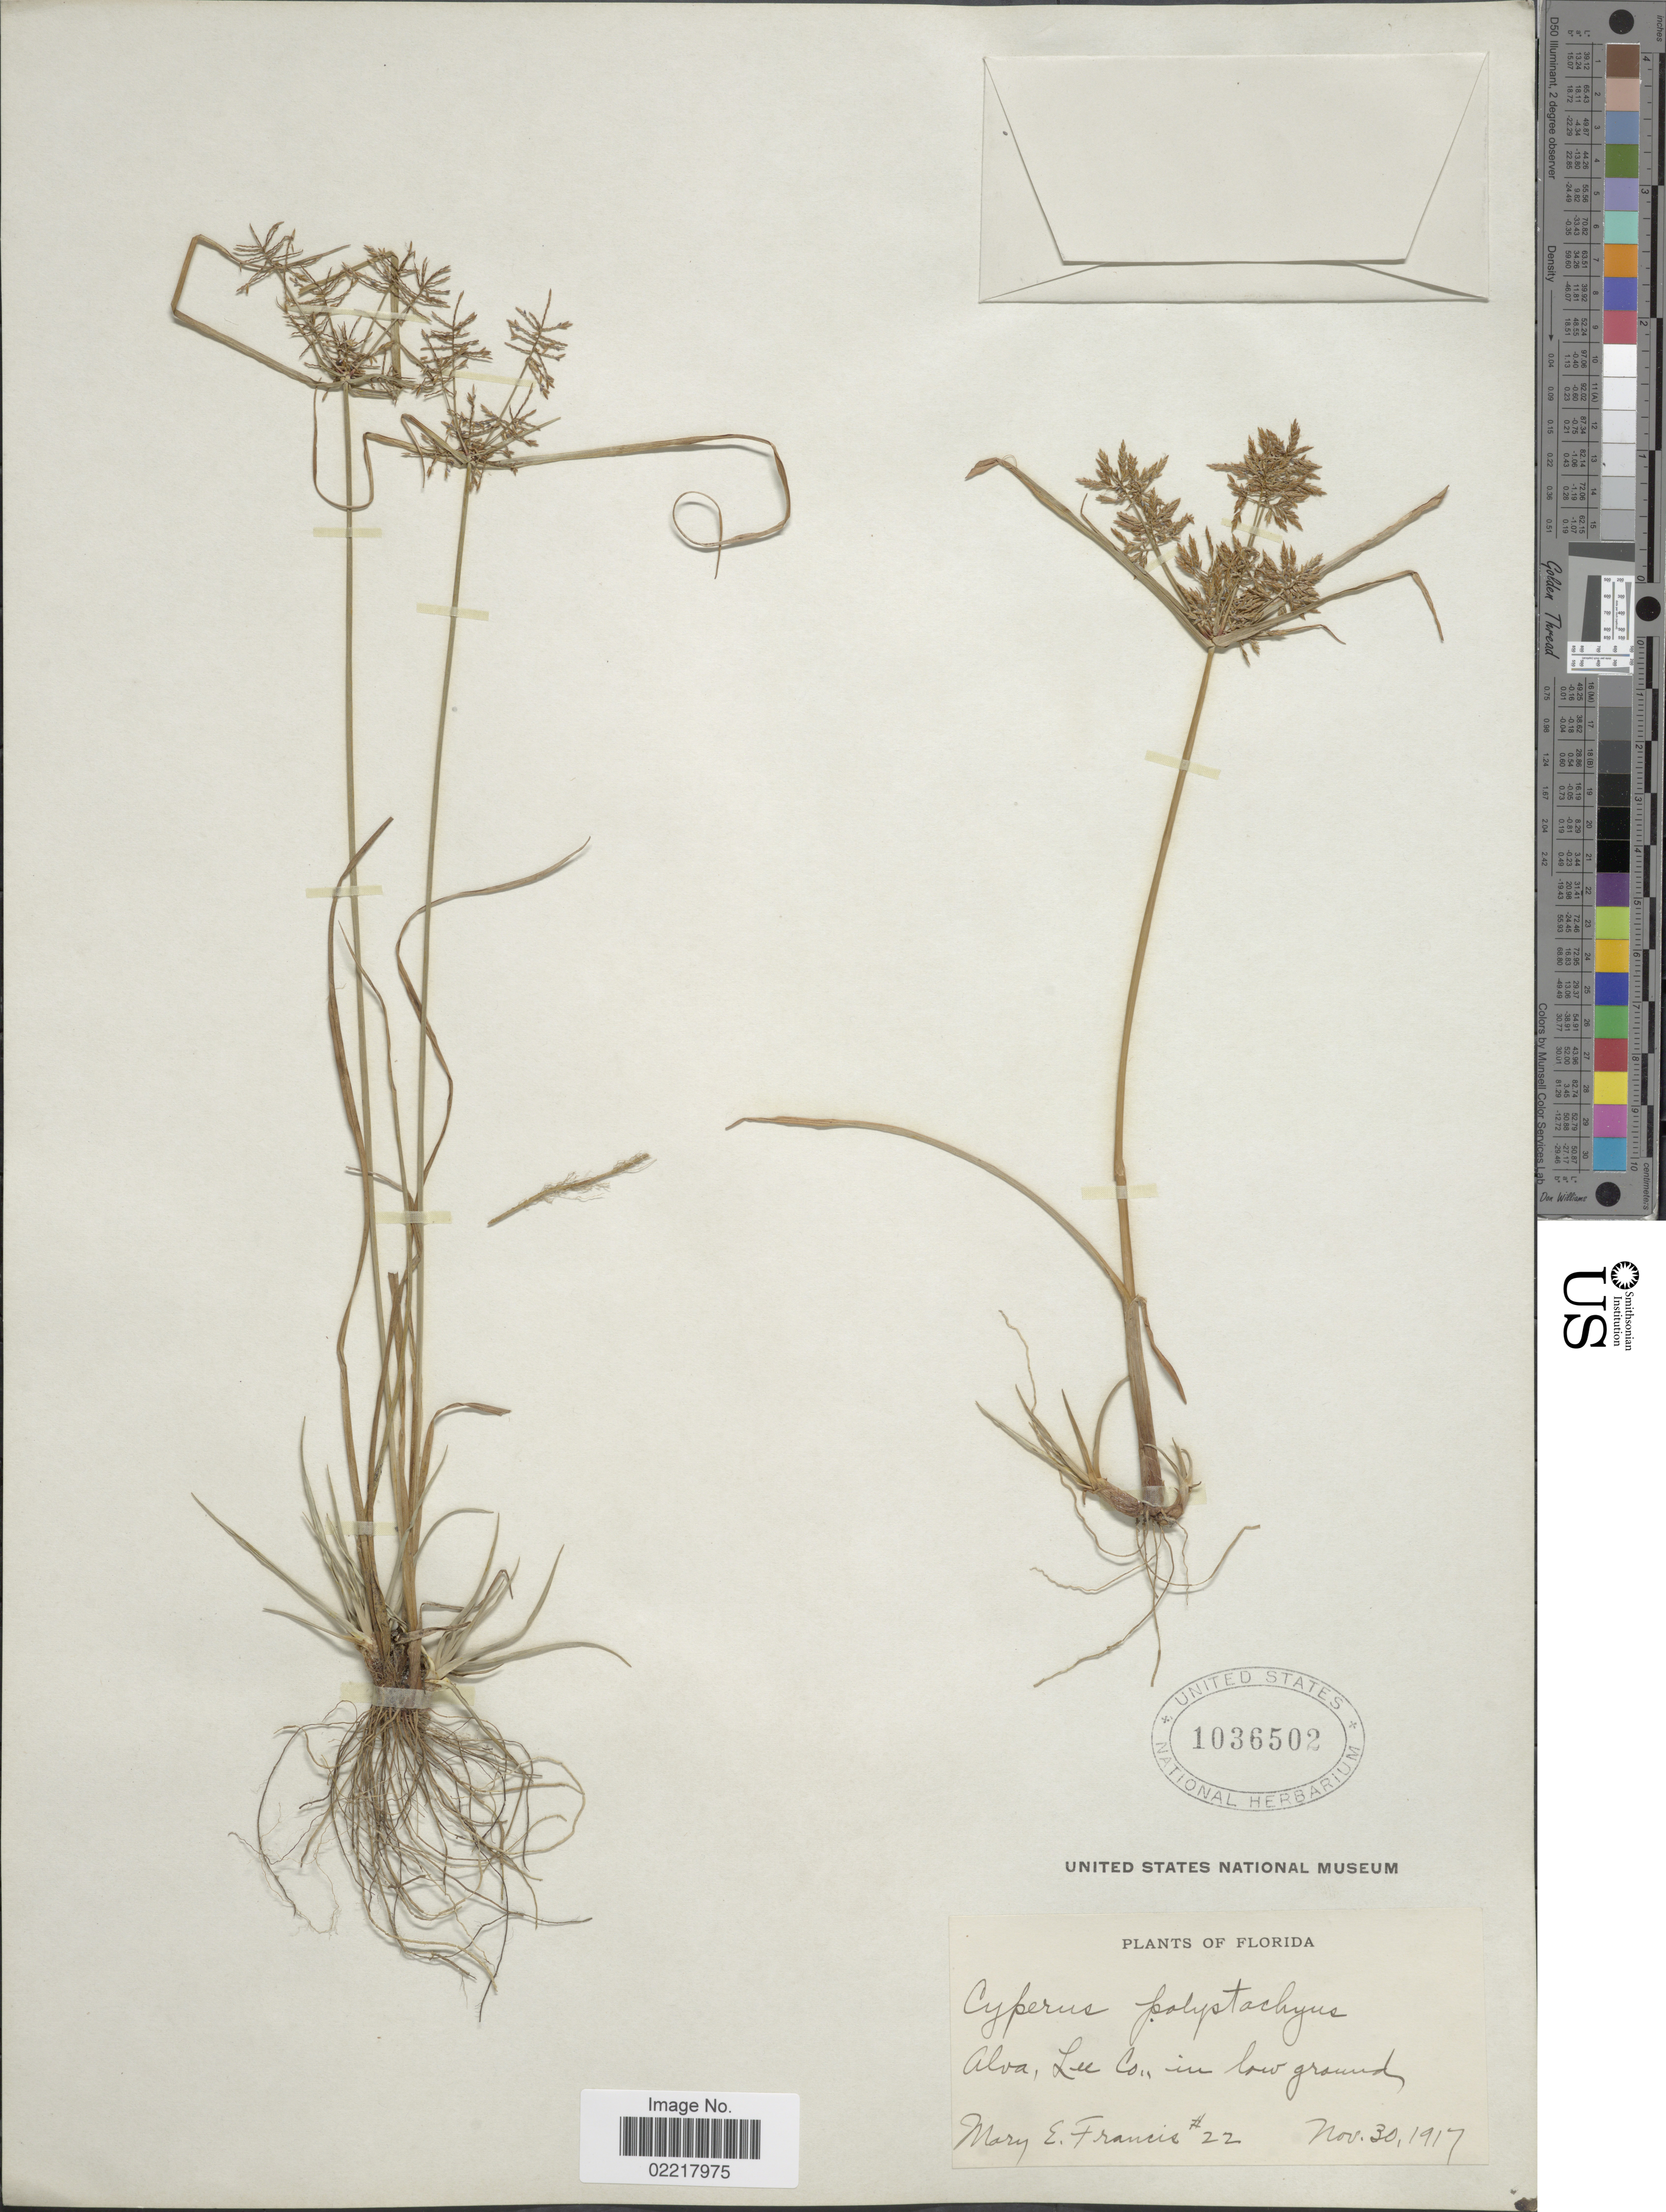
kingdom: Plantae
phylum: Tracheophyta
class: Liliopsida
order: Poales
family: Cyperaceae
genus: Cyperus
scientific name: Cyperus polystachyos var. texensis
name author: (Torr.) Fernald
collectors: M. E. Francis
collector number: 22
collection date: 1917-11-30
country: United States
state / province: Florida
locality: Alva, Lee Co., in low ground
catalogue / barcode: US 1036502